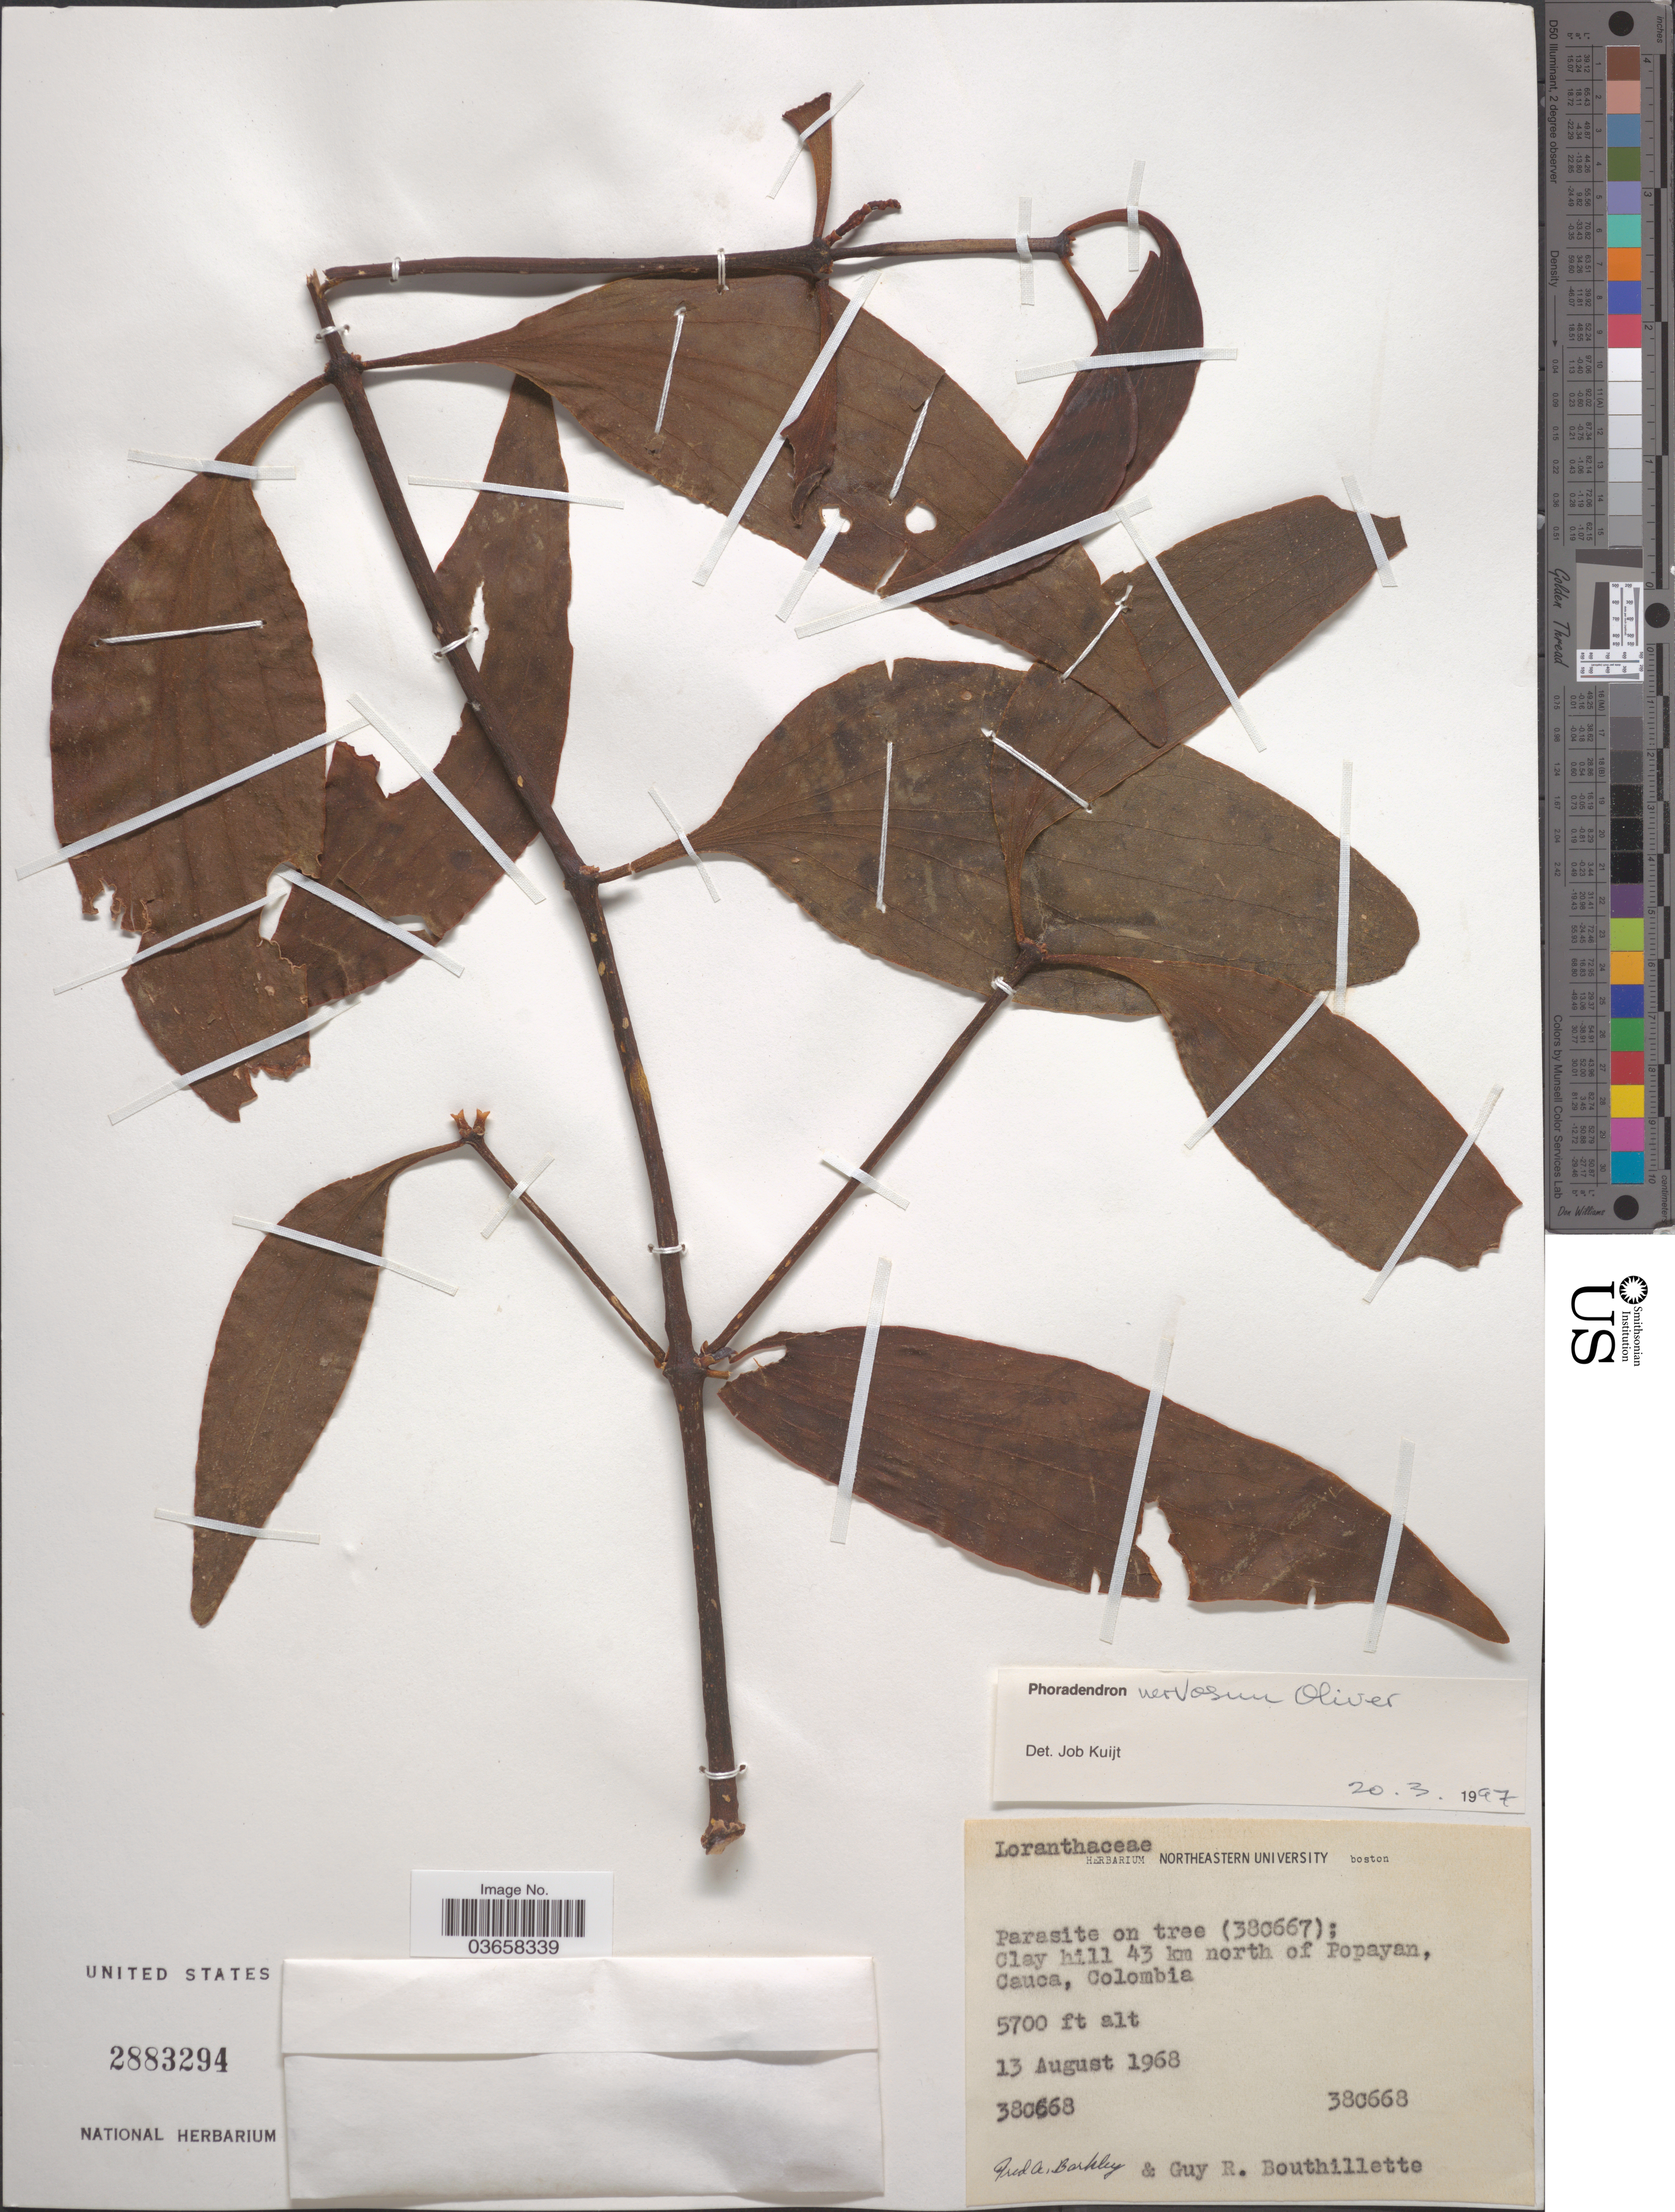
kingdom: Plantae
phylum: Tracheophyta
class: Magnoliopsida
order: Santalales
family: Viscaceae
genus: Phoradendron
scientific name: Phoradendron nervosum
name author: Oliv.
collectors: F. A. Barkley & G. Bouthillette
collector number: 380668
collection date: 1968-08-13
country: Colombia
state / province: Cauca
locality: Clay hill 43 km north of Popayan.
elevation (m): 1737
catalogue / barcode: US 2883294